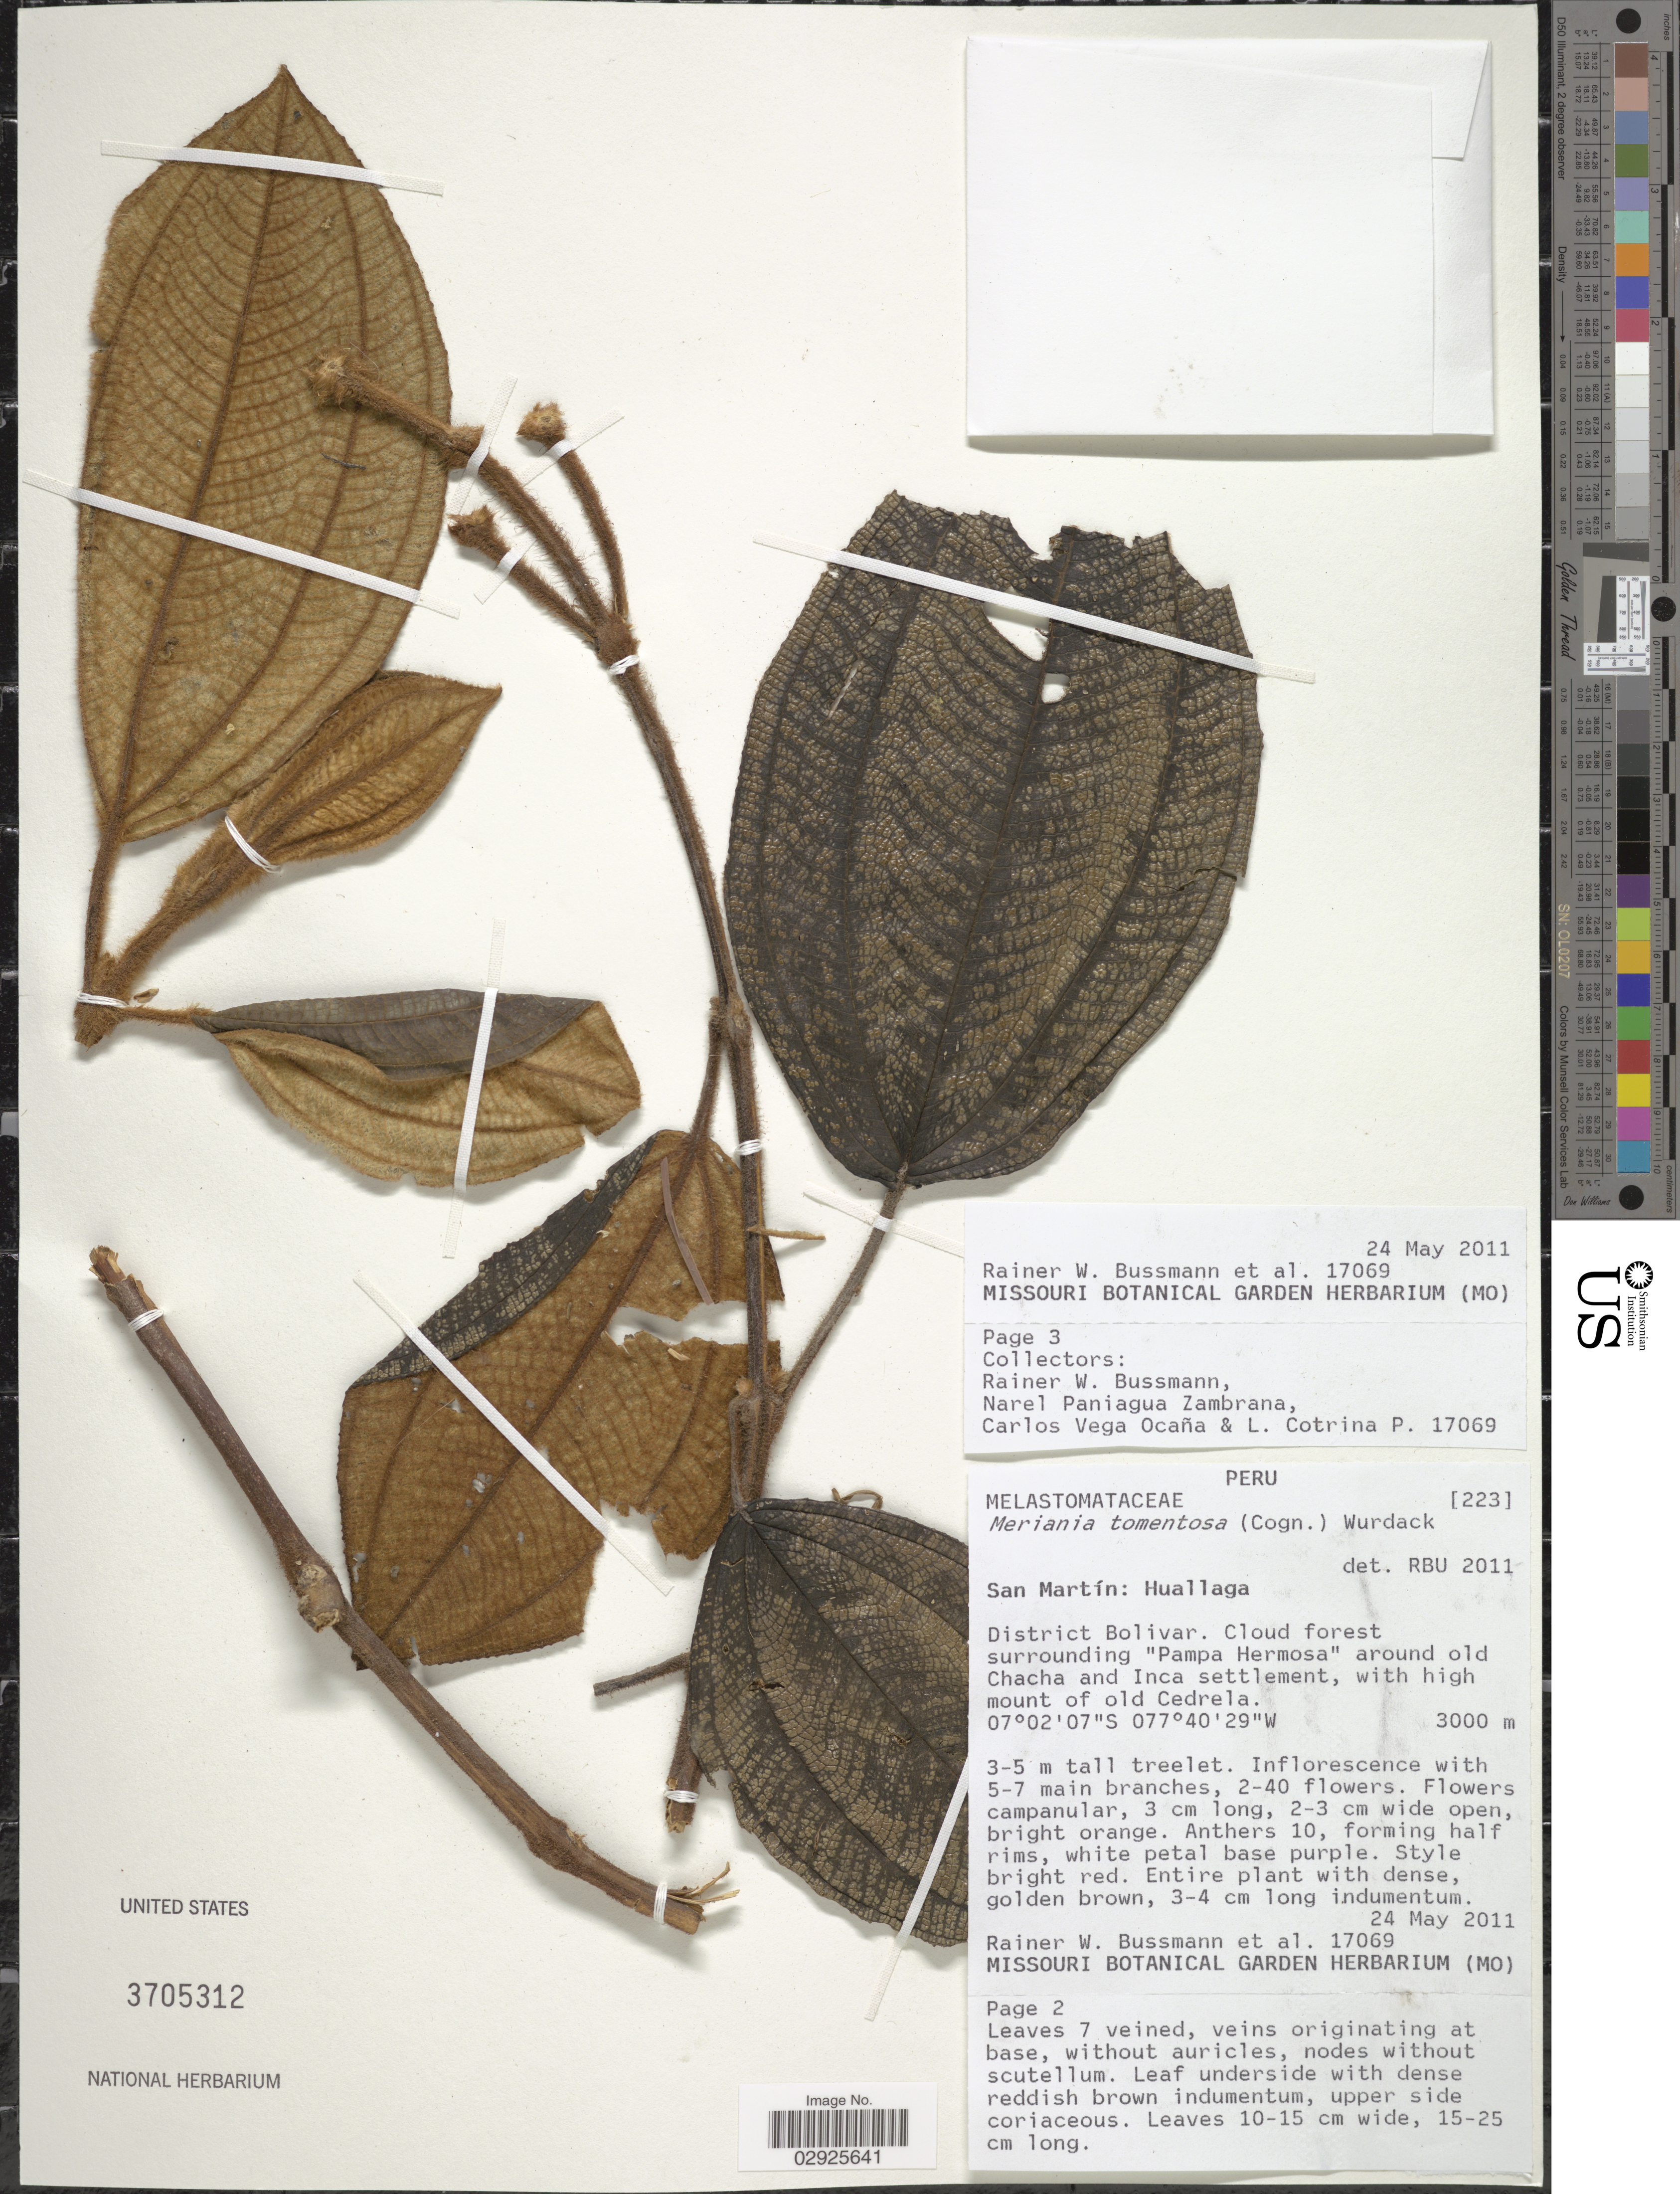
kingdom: Plantae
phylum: Tracheophyta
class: Magnoliopsida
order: Myrtales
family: Melastomataceae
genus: Meriania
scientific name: Meriania tomentosa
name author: (Cogn.) Wurdack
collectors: R. W. Bussmann & et al.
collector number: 17069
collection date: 2011-05-24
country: Peru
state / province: San Martín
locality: Huallaga, District Bolivar, Cloud forest surrounding "Pampa Hermosa" around old Chacha and Inca settlement, with high amount of old Cedrela.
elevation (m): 3000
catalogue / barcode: US 3705312